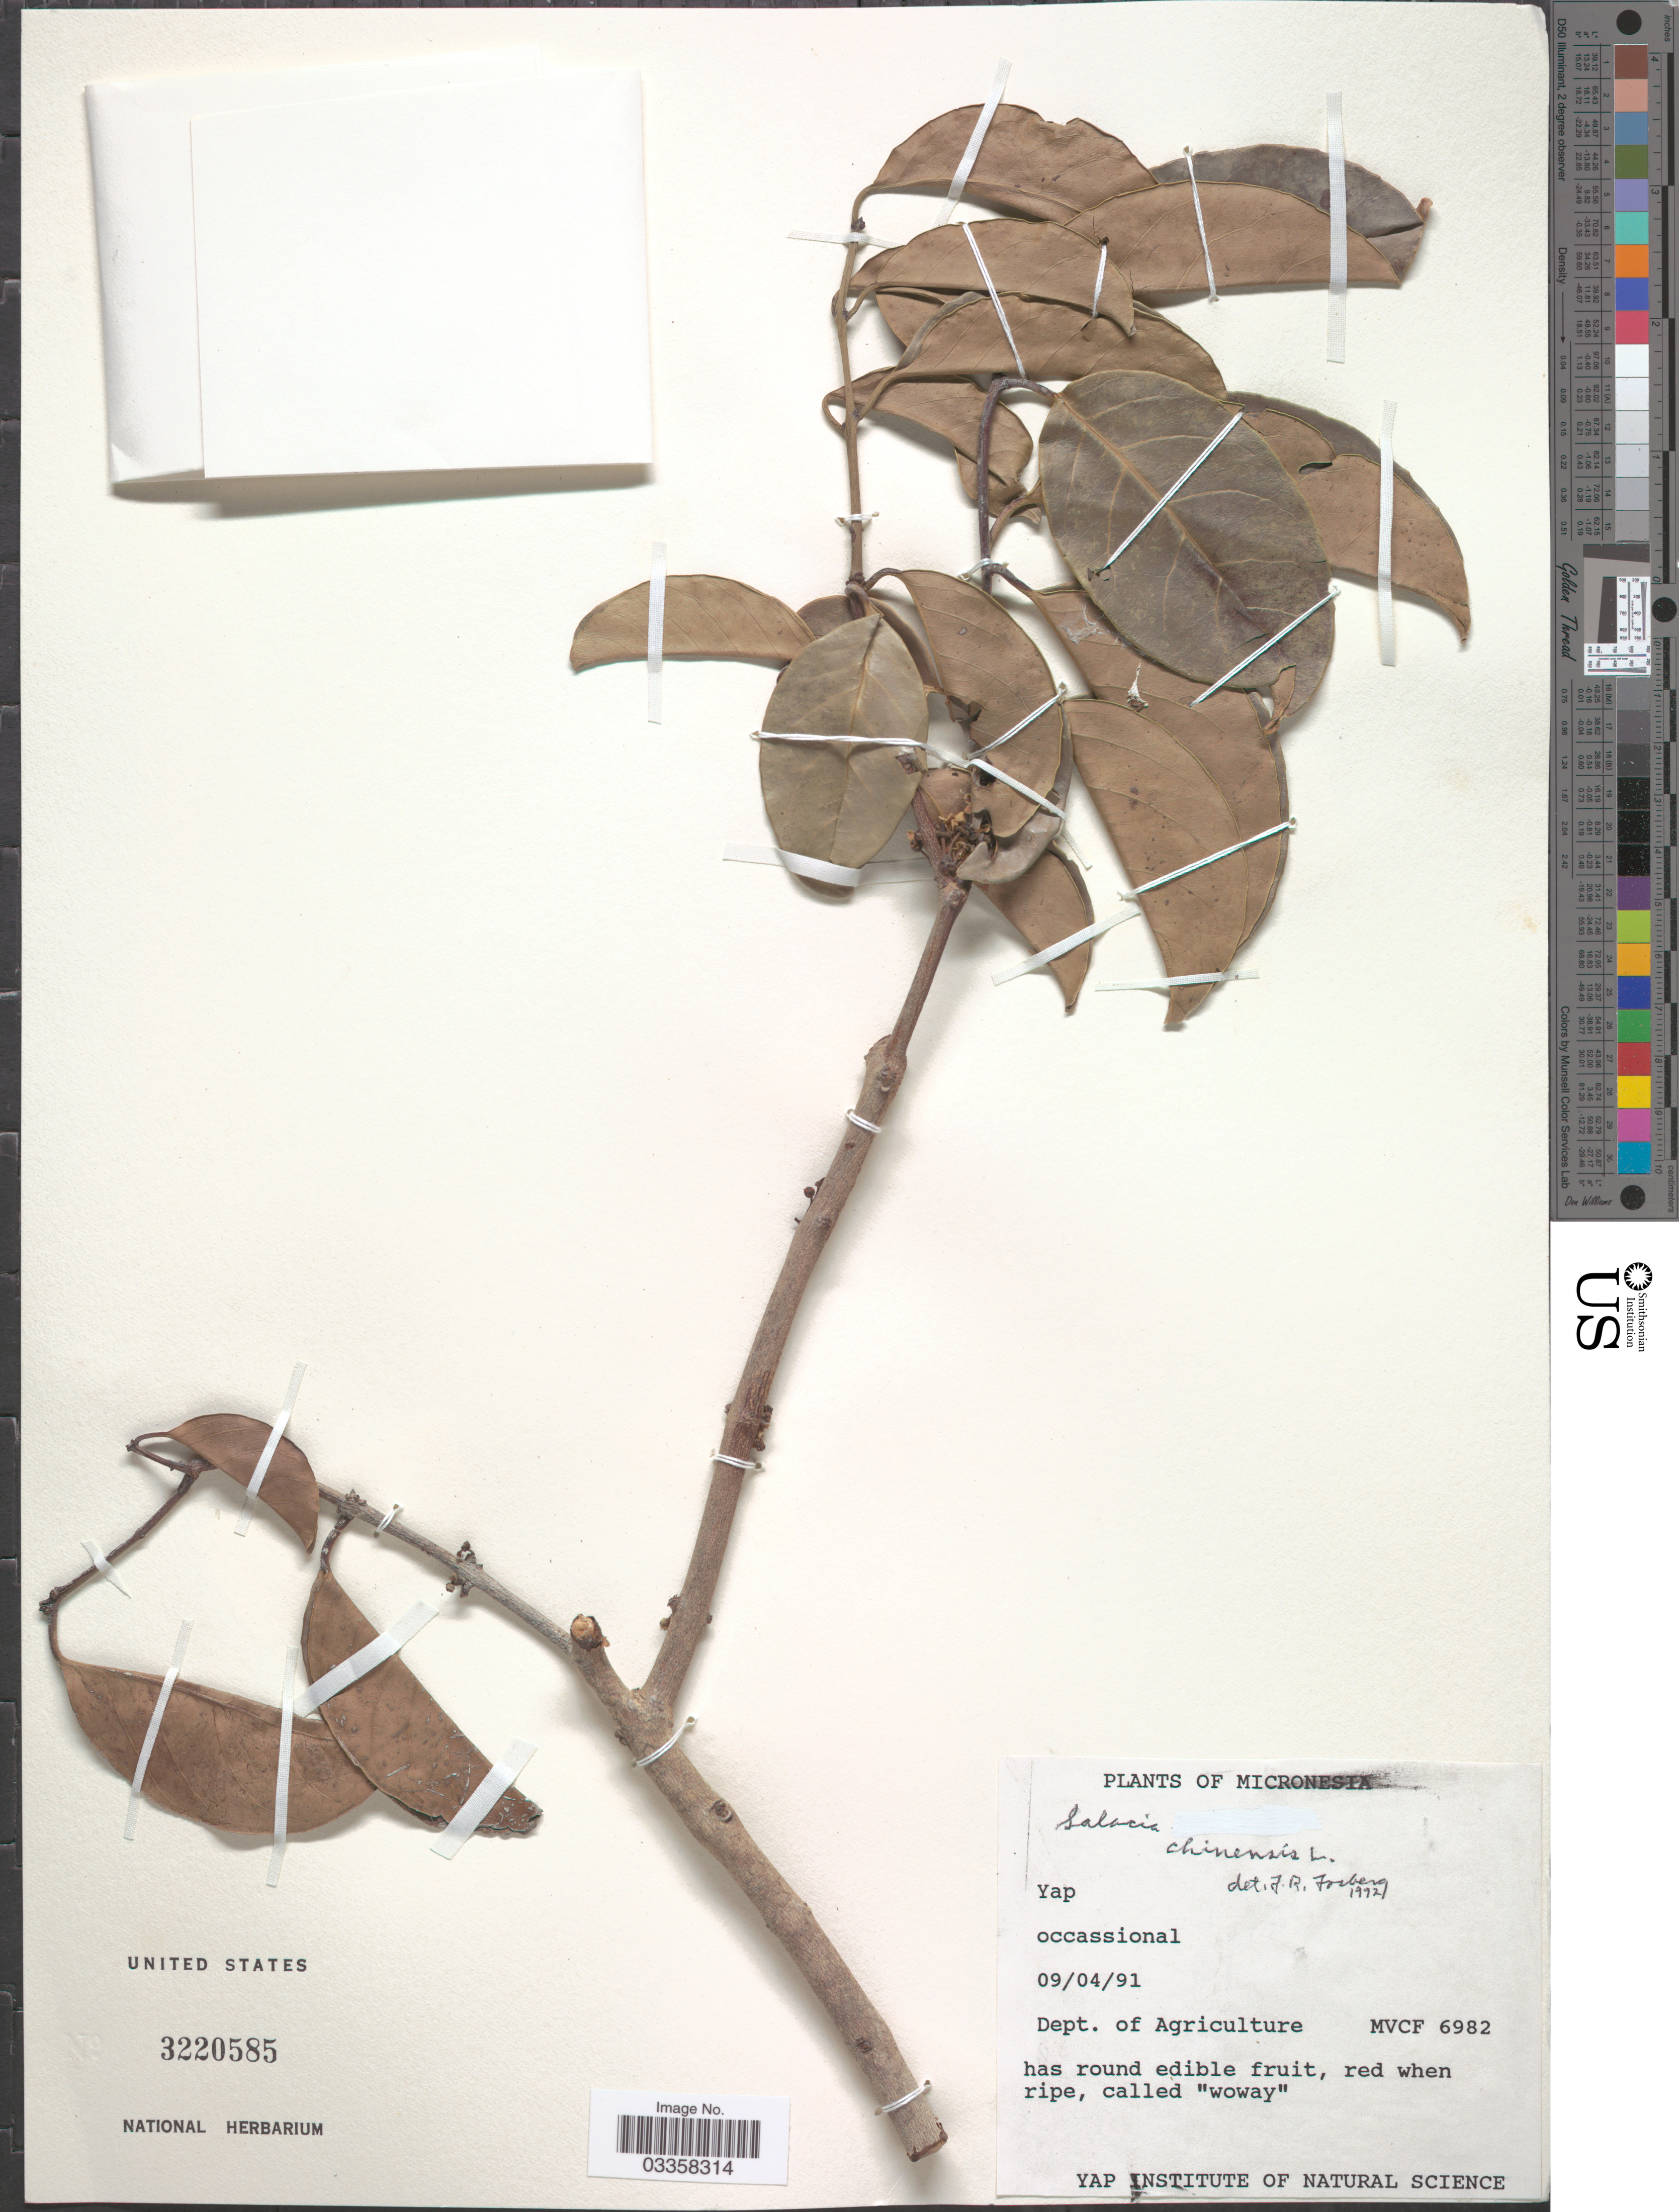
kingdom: Plantae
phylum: Tracheophyta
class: Magnoliopsida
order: Celastrales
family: Celastraceae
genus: Salacia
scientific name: Salacia chinensis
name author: L.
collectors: MVCF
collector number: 6982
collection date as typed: Transcribed d/m/y: 9/4/91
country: Micronesia, Federated States of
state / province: Yap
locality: Micronesia.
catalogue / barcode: US 3220585